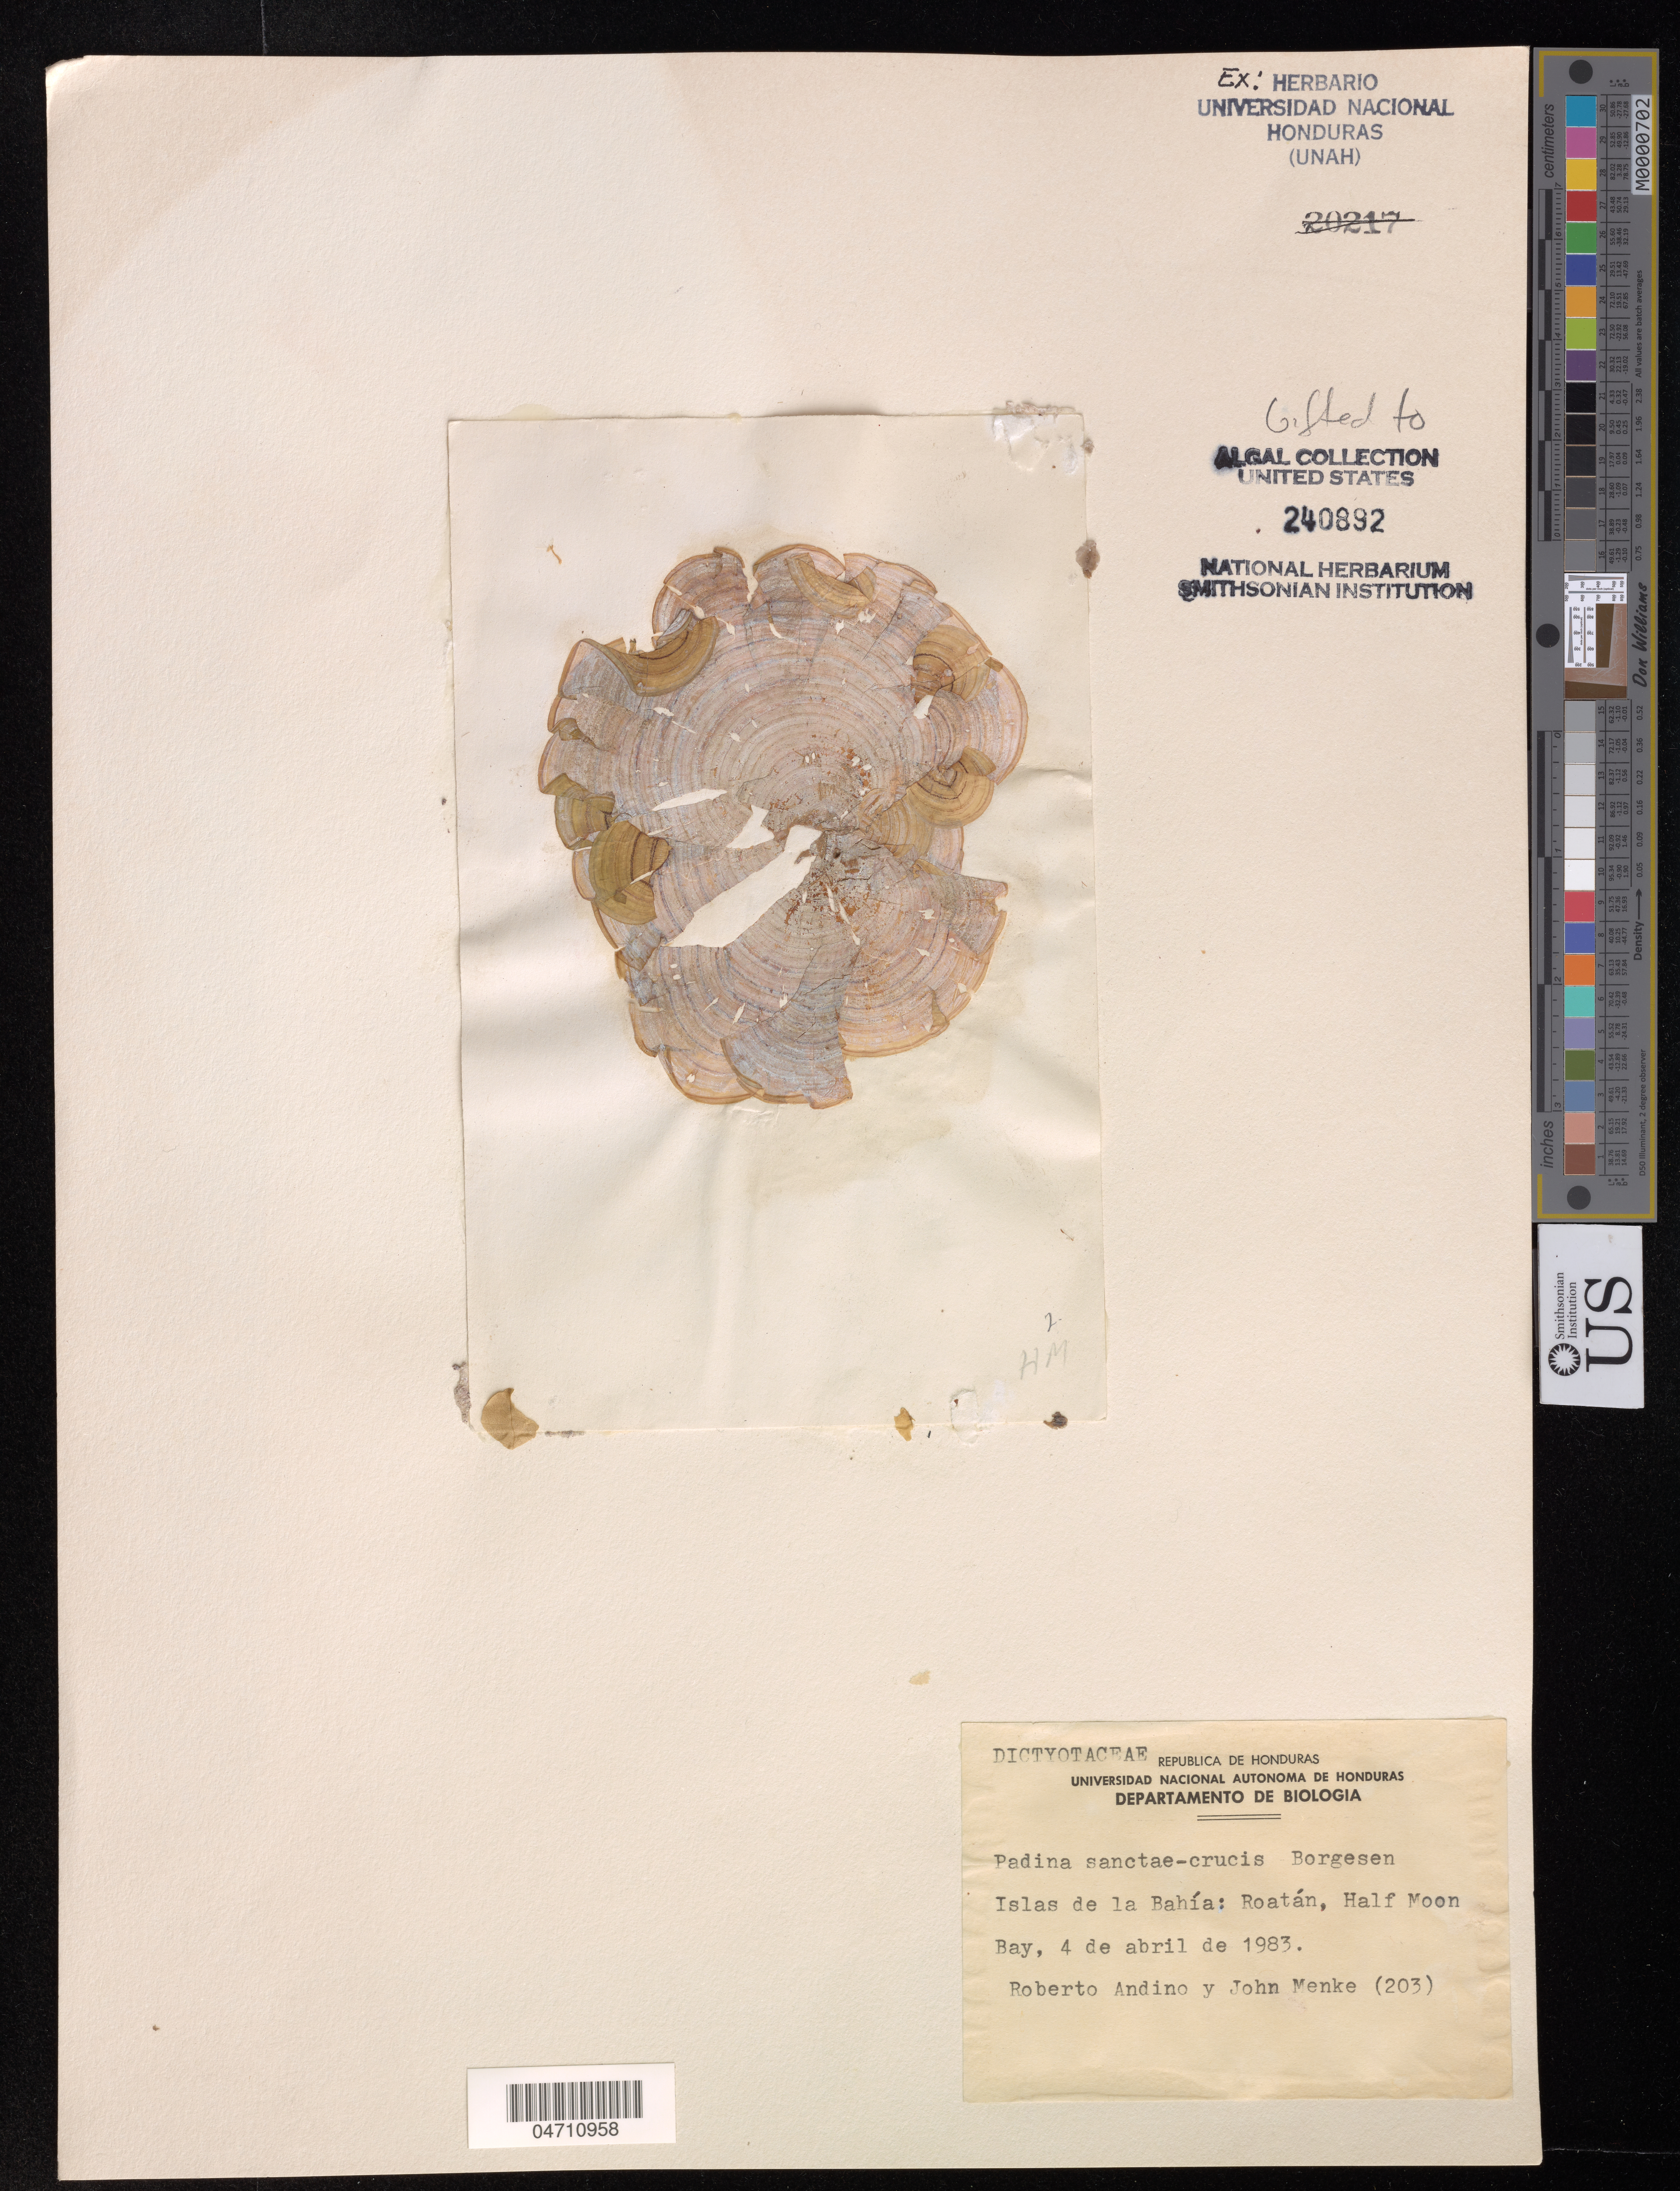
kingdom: Chromista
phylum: Ochrophyta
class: Phaeophyceae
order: Dictyotales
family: Dictyotaceae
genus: Padina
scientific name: Padina sanctae-crucis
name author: Børgesen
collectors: R. Andino & J. Menke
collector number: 203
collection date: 1983-04-04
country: Honduras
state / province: Islas de la Bahía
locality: Roatán, Half Moon Bay.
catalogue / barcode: US 240892